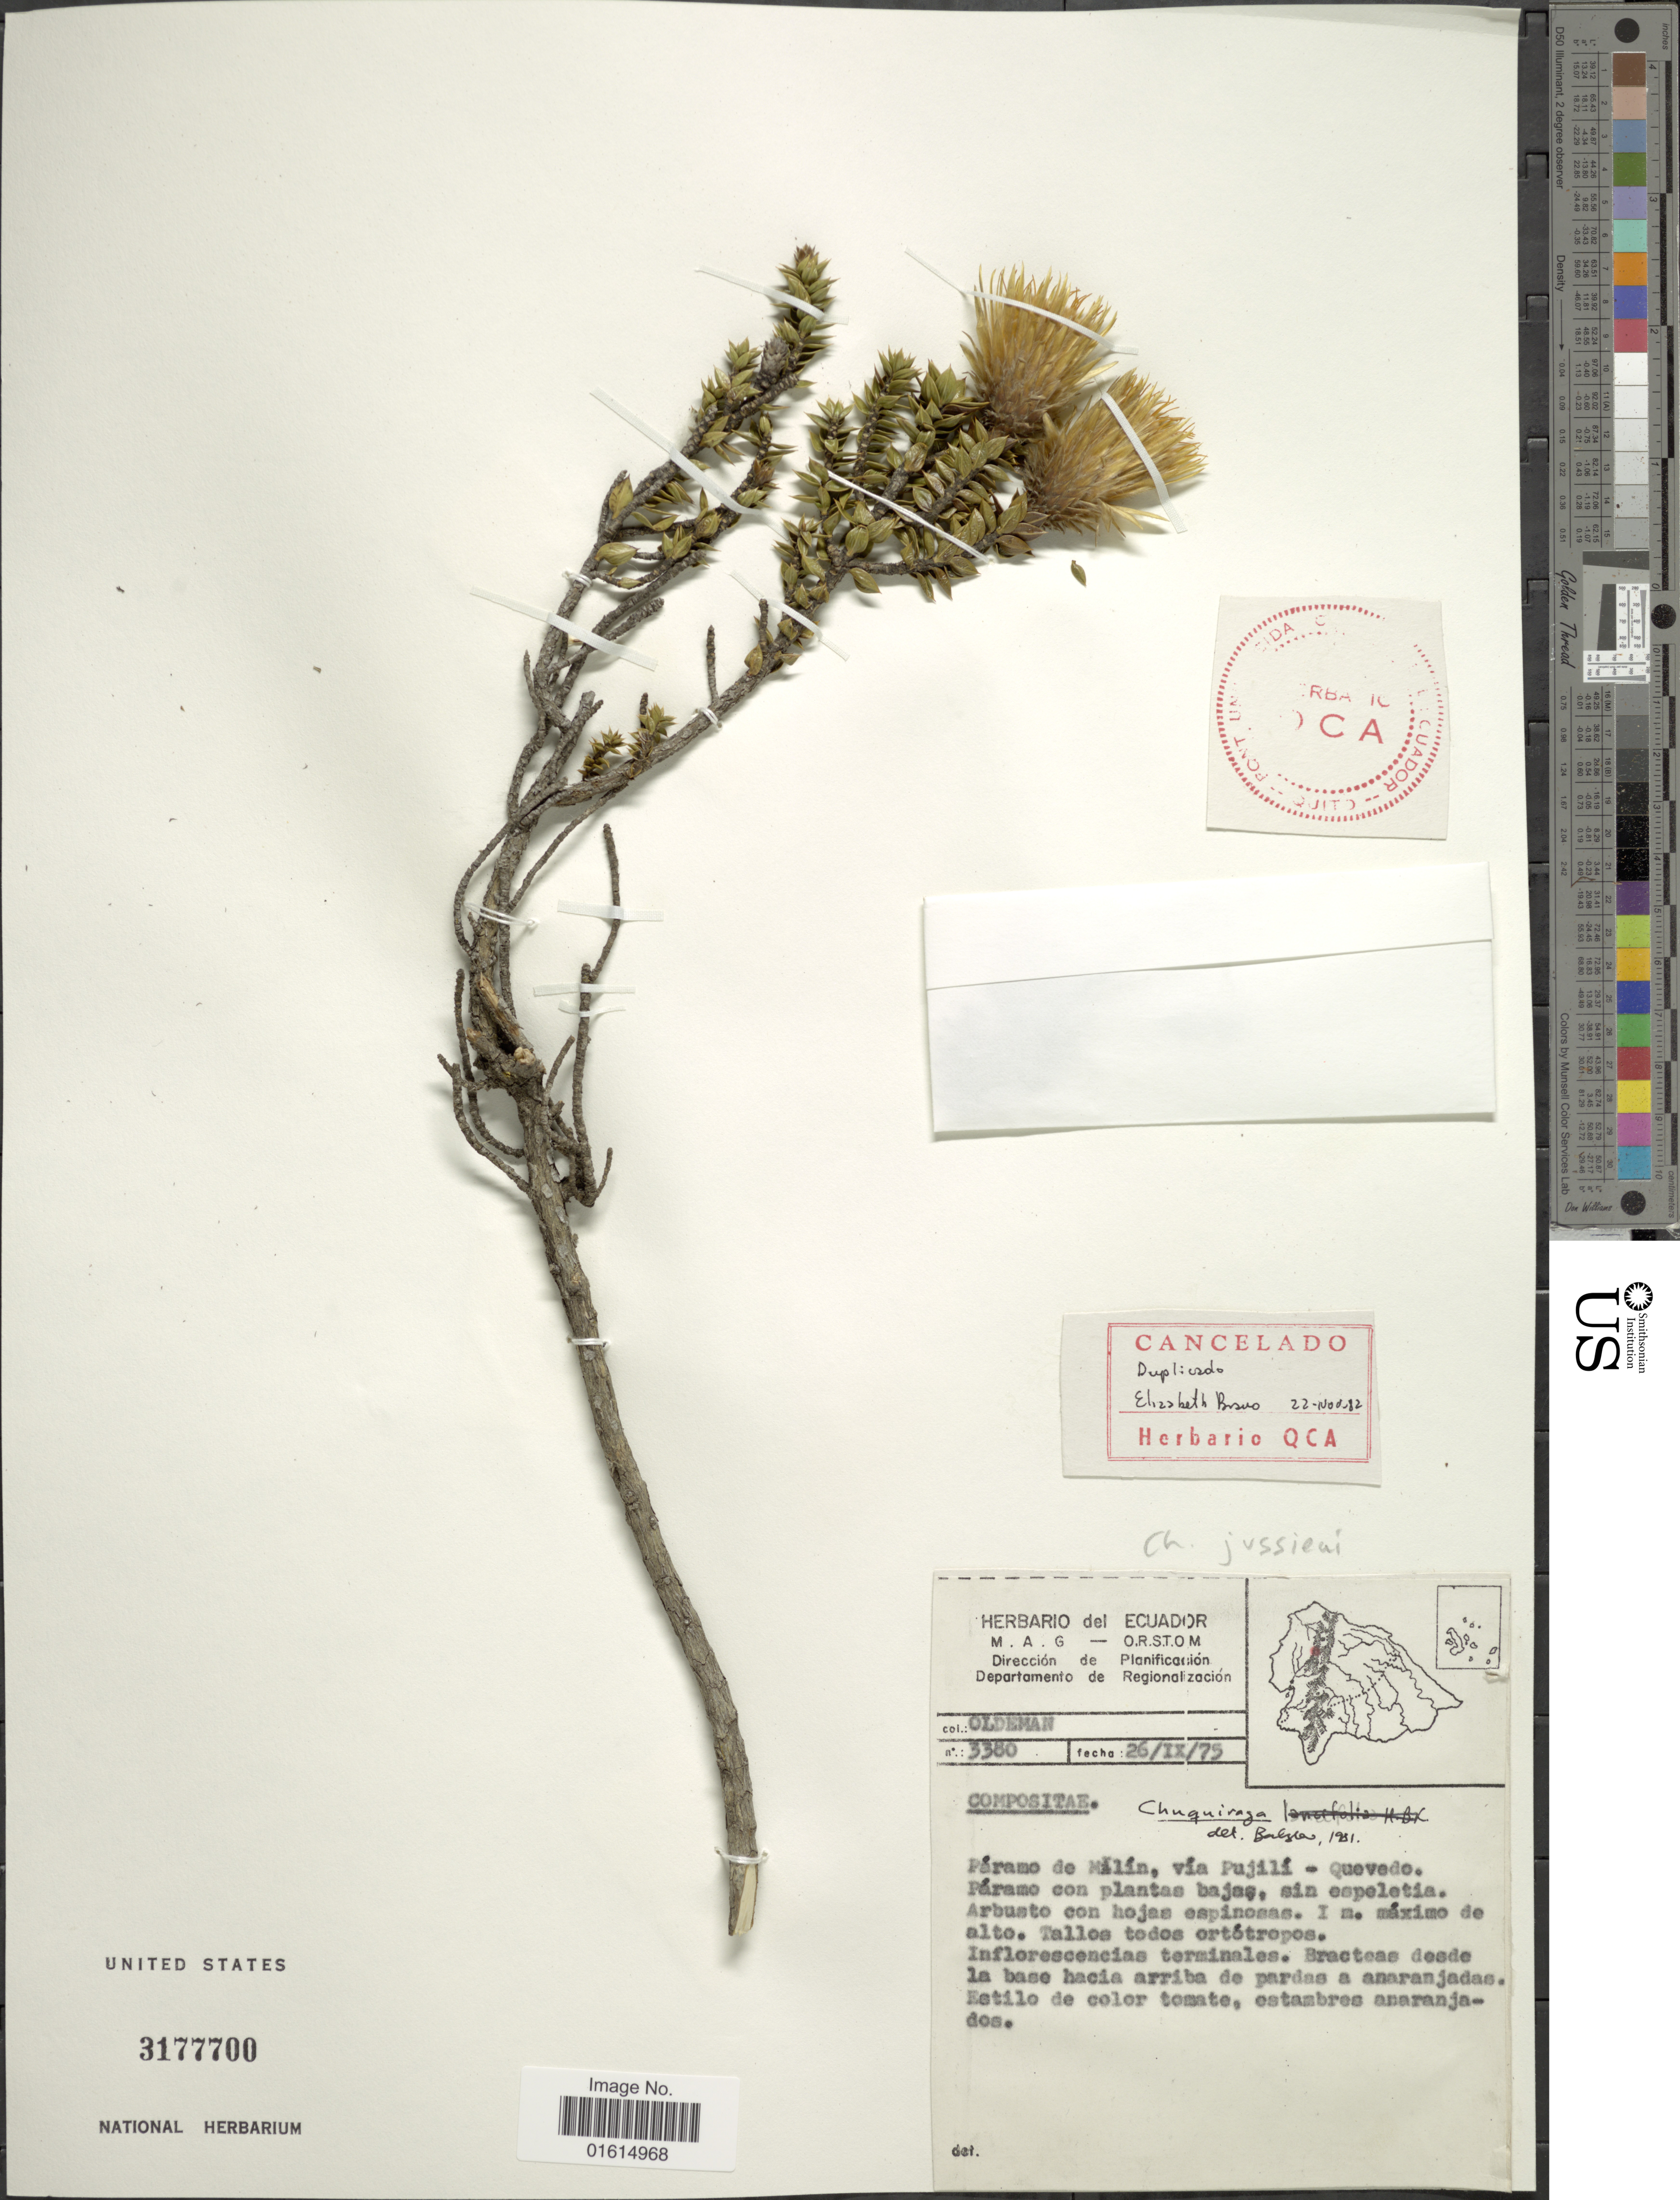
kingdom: Plantae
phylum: Tracheophyta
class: Magnoliopsida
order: Asterales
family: Asteraceae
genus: Chuquiraga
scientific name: Chuquiraga jussieui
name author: J.F. Gmel.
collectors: -- Oldeman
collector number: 3380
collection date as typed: Transcribed d/m/y: 26/9/75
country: Ecuador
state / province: Cotopaxi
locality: Paramo de Milín, via Pujili-Quevedo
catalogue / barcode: US 3177700